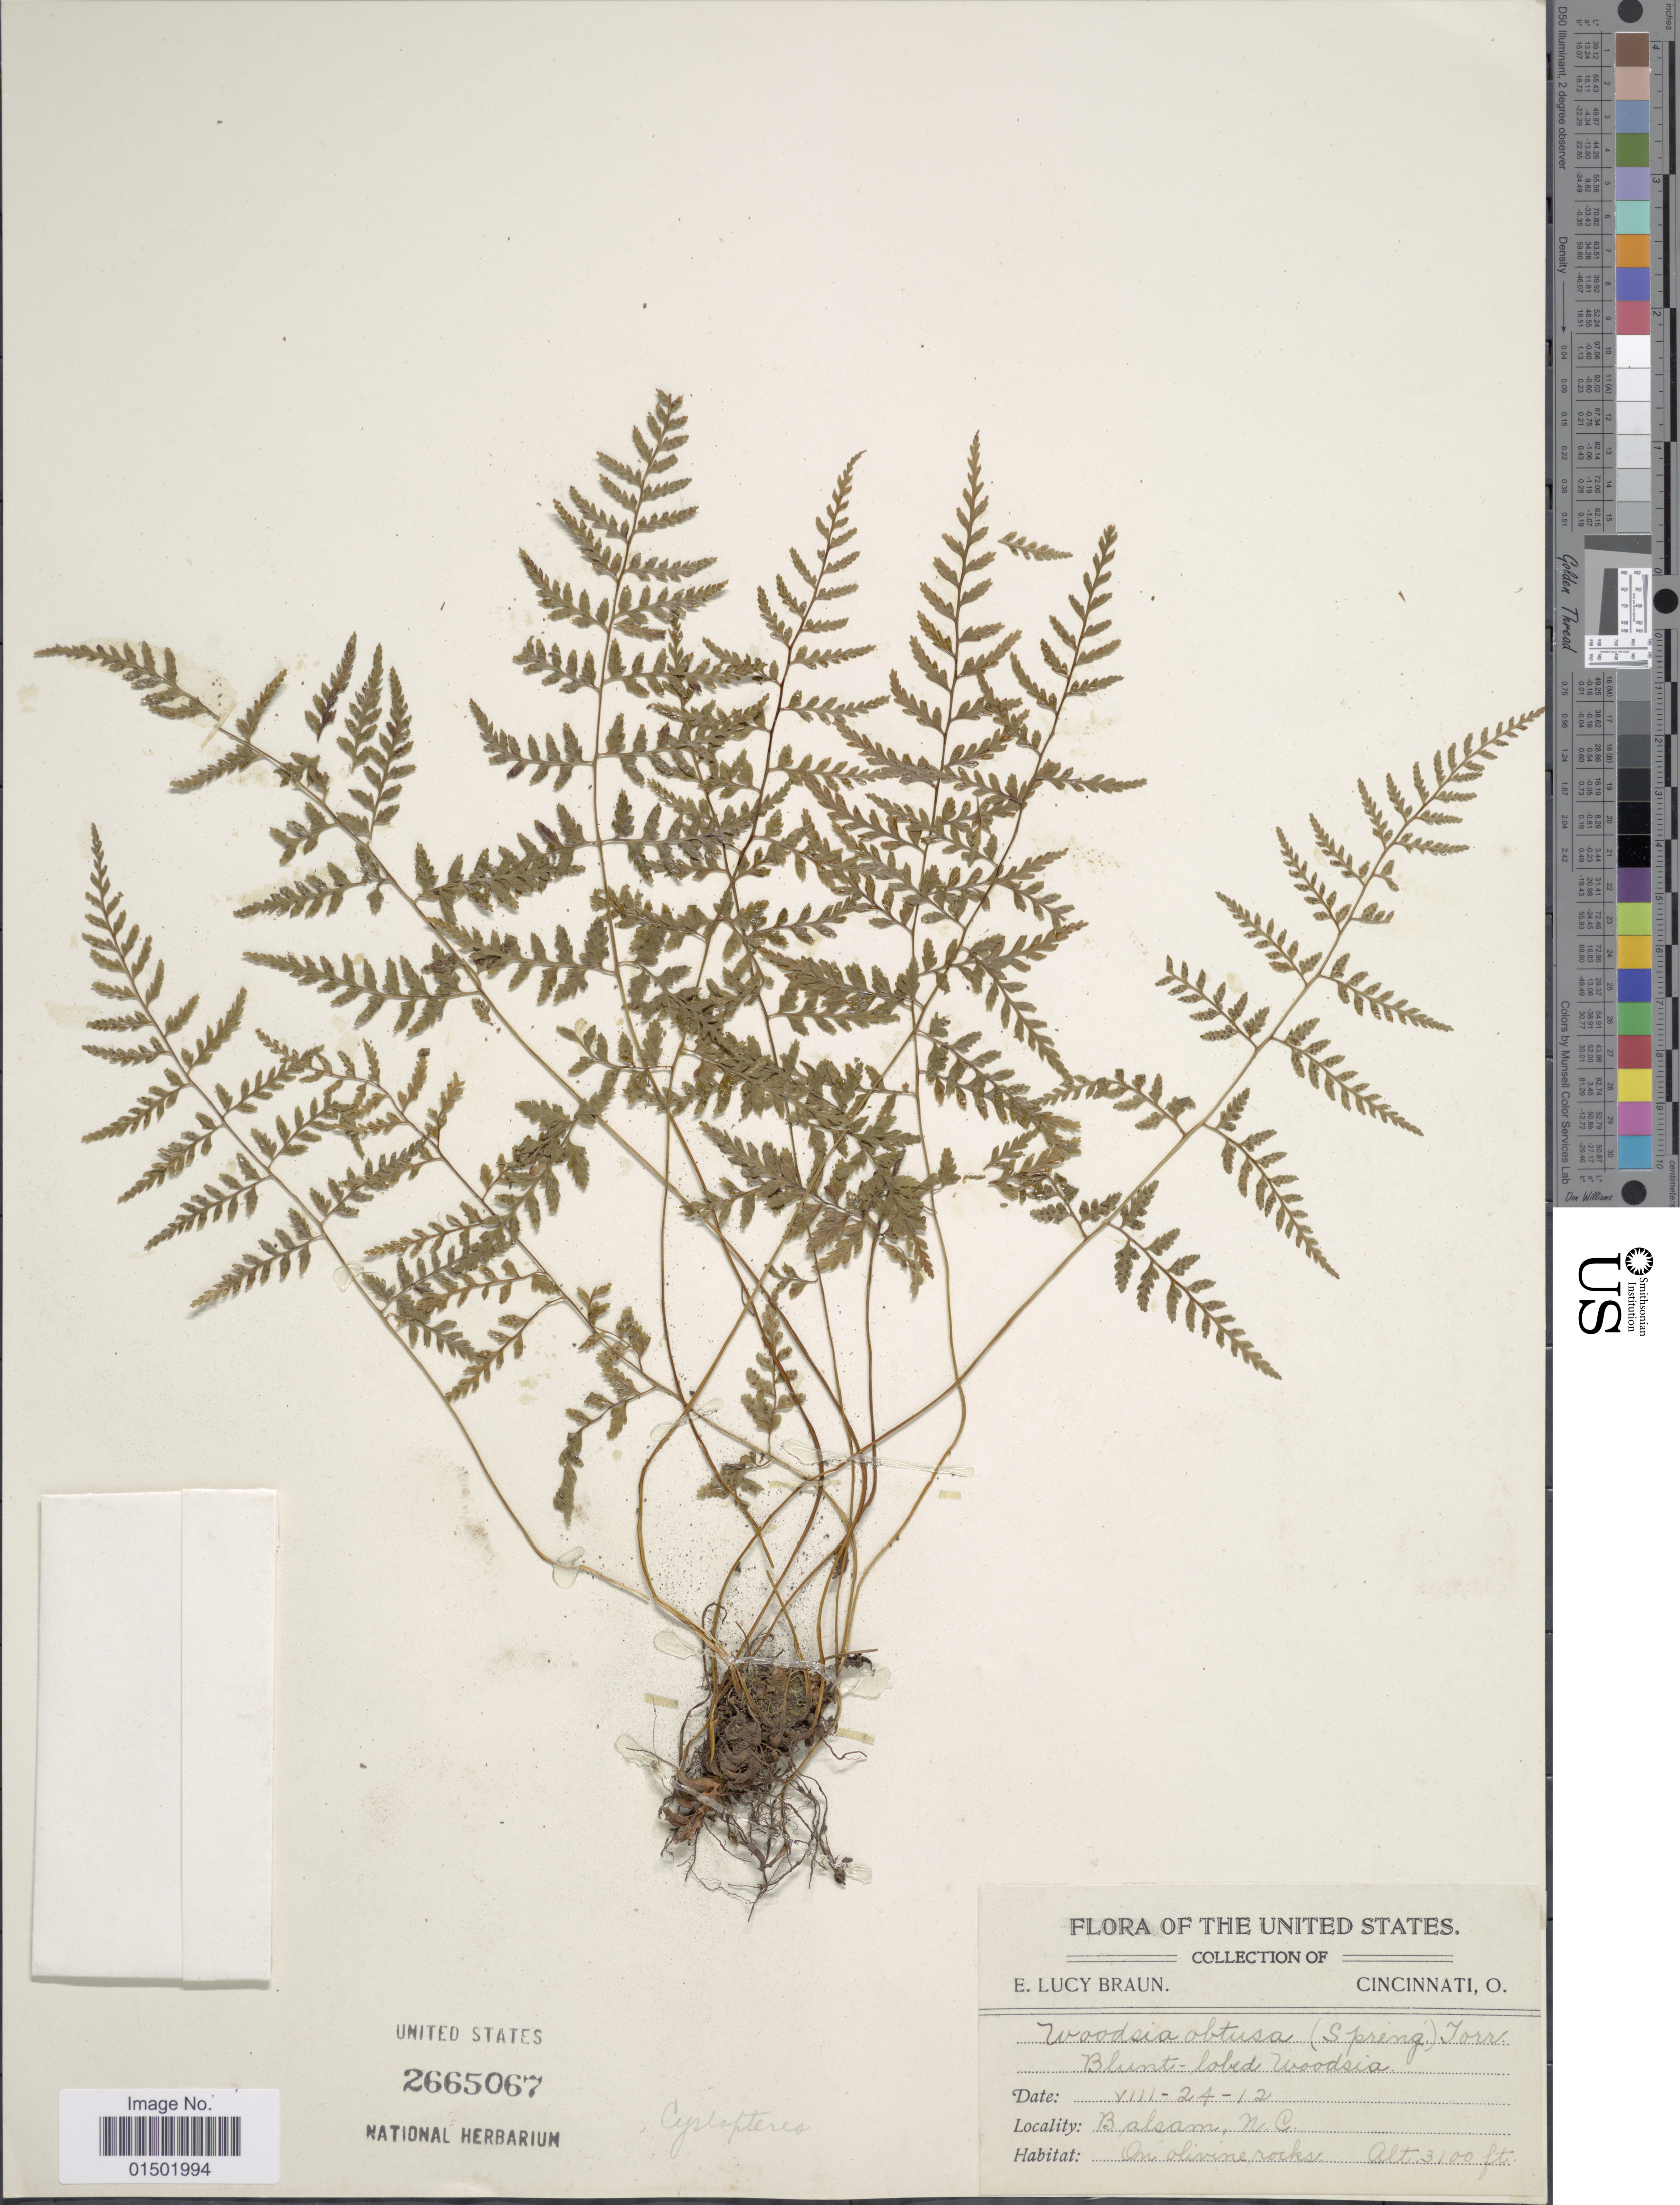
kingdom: Plantae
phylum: Tracheophyta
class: Polypodiopsida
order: Polypodiales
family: Cystopteridaceae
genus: Cystopteris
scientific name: Cystopteris sp.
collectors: E. L. Braun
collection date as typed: Transcribed d/m/y: 24/8/12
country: United States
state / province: North Carolina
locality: Balsam, N.C.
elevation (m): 945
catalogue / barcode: US 2665067